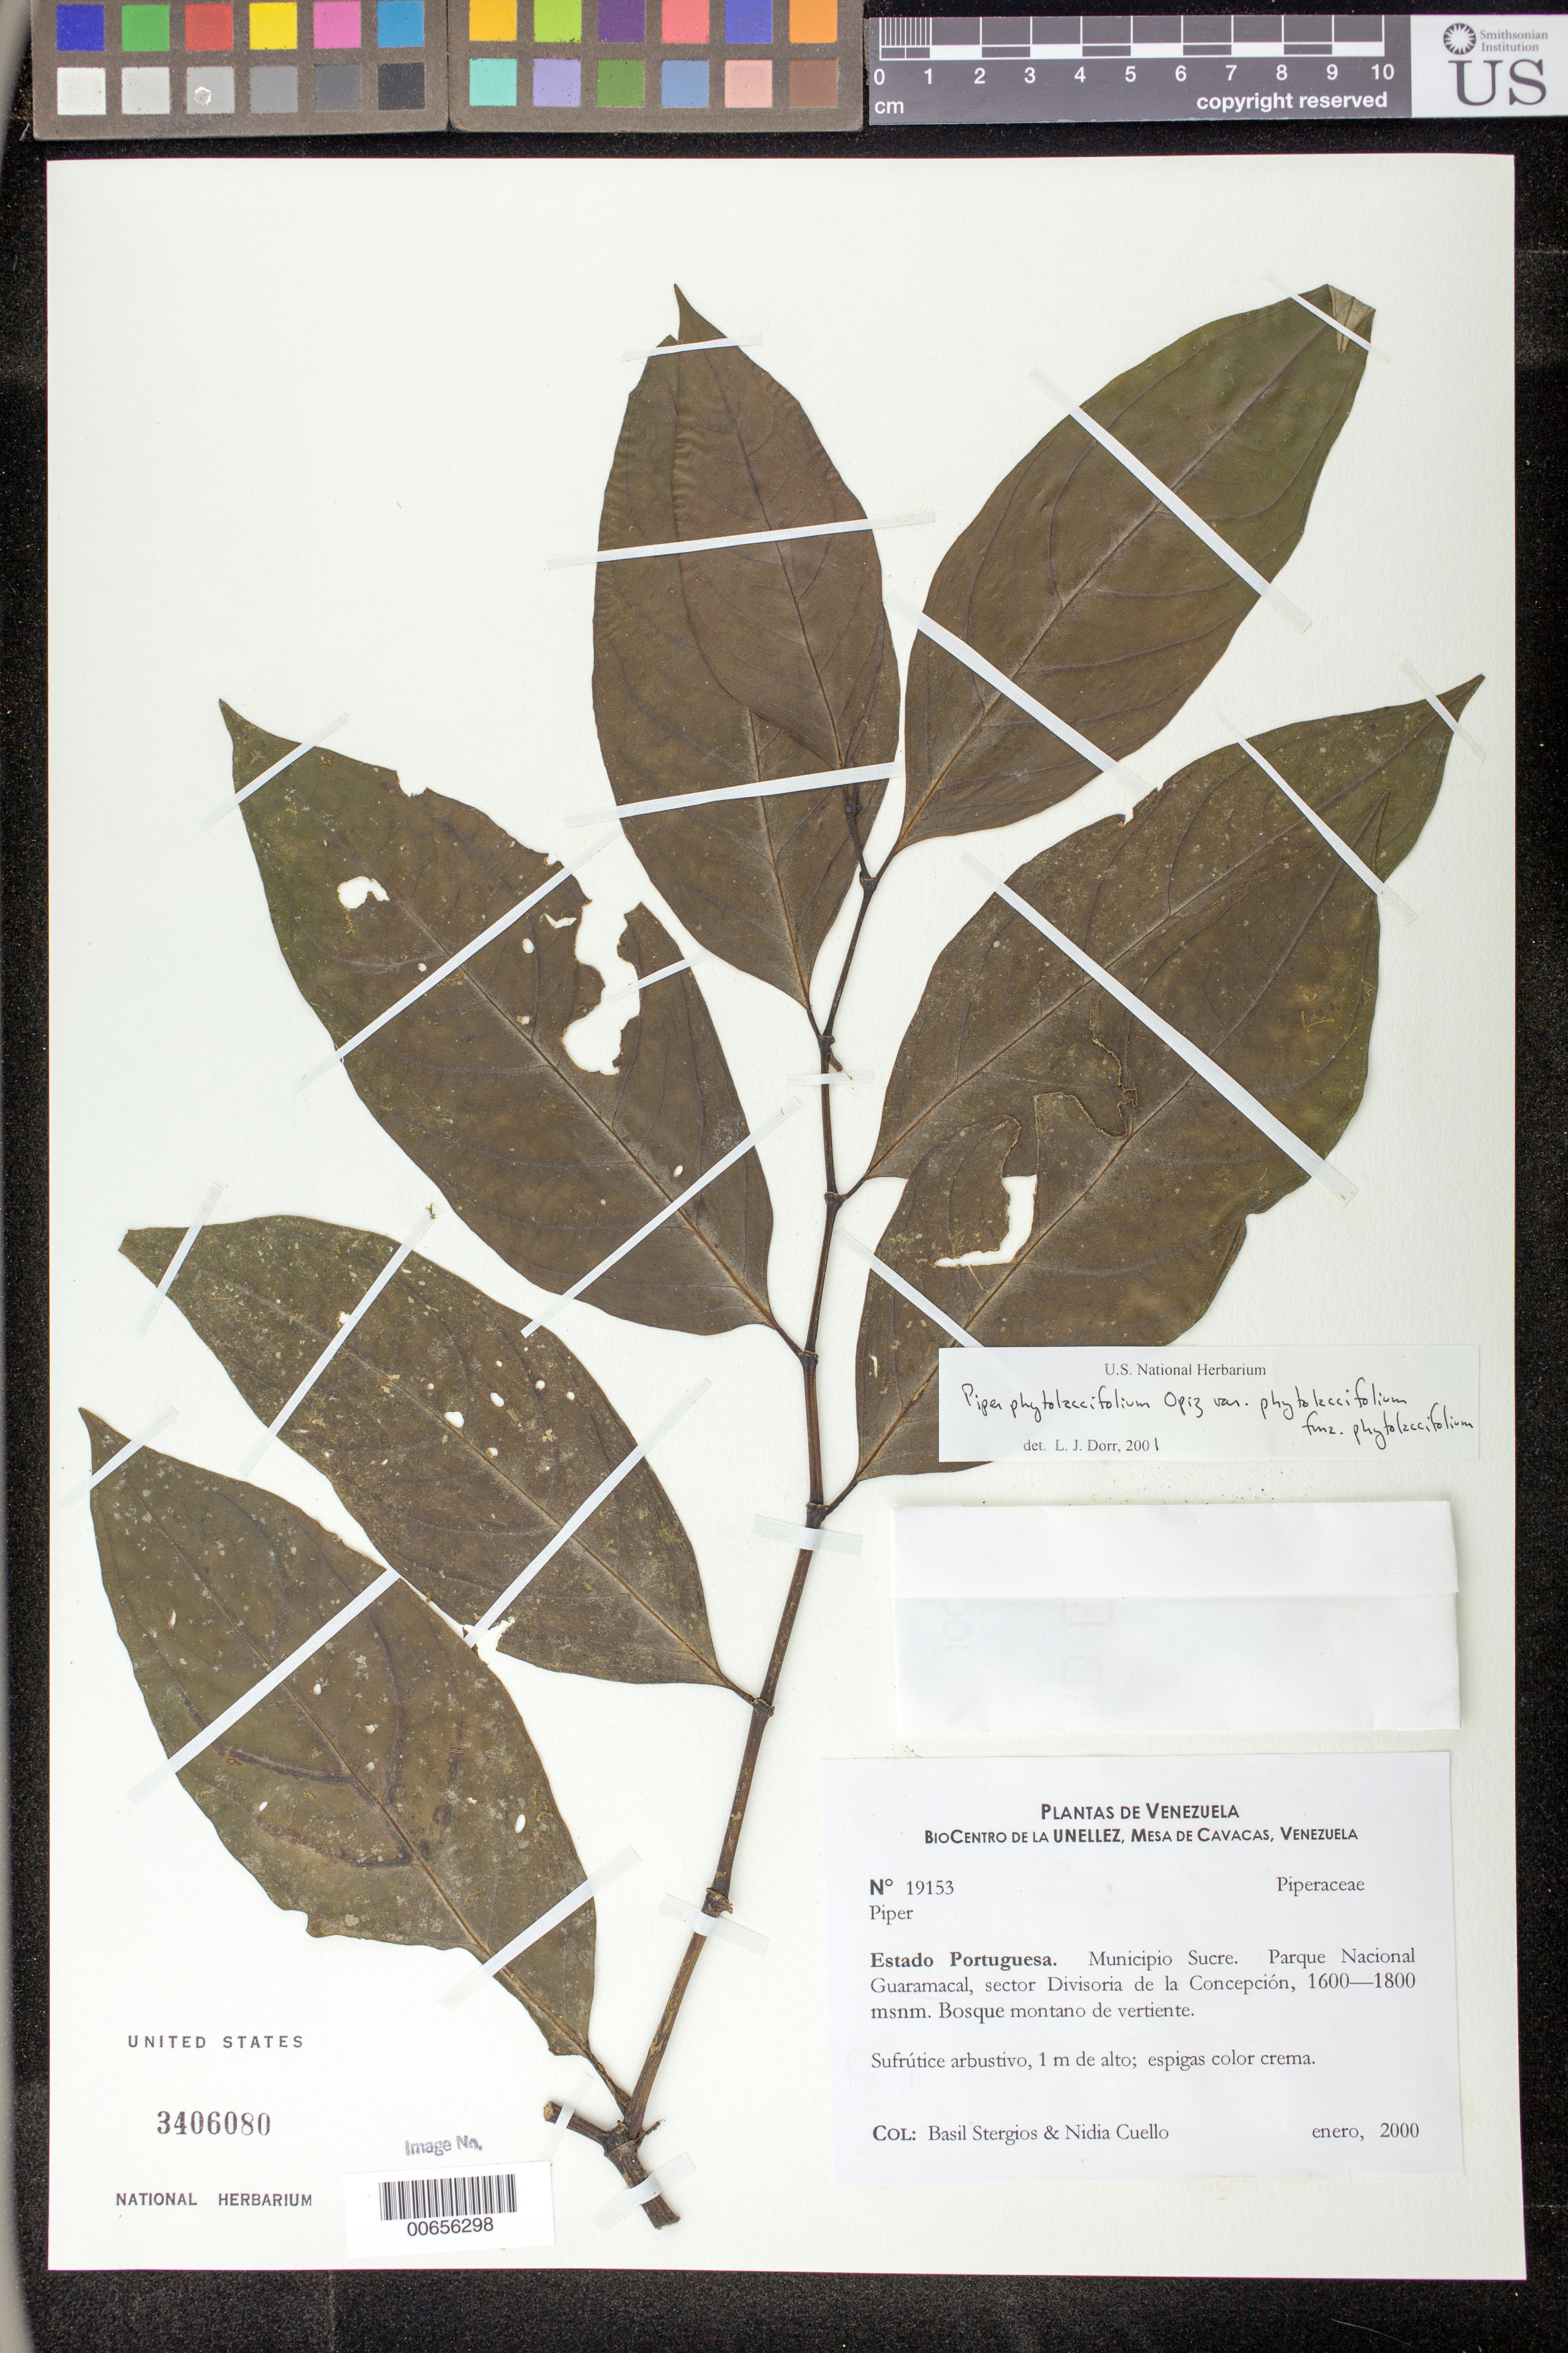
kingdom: Plantae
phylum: Tracheophyta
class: Magnoliopsida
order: Piperales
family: Piperaceae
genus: Piper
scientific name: Piper phytolaccifolium var. phytolaccifolium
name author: Opiz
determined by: Dorr, L. J., (BOT), Smithsonian Institution - National Museum of Natural History (UNITED STATES)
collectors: B. G. Stergios & N. L. Cuello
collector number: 19153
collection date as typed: Jan 2000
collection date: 2000-01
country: Venezuela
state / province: Portuguesa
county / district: Sucre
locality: Parque Nacional Guaramacal. Sector La Divisoria de la Concepción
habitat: Bosque montano de vertiente.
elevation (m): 1600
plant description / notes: HUA, PORT, US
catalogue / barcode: US 3406080